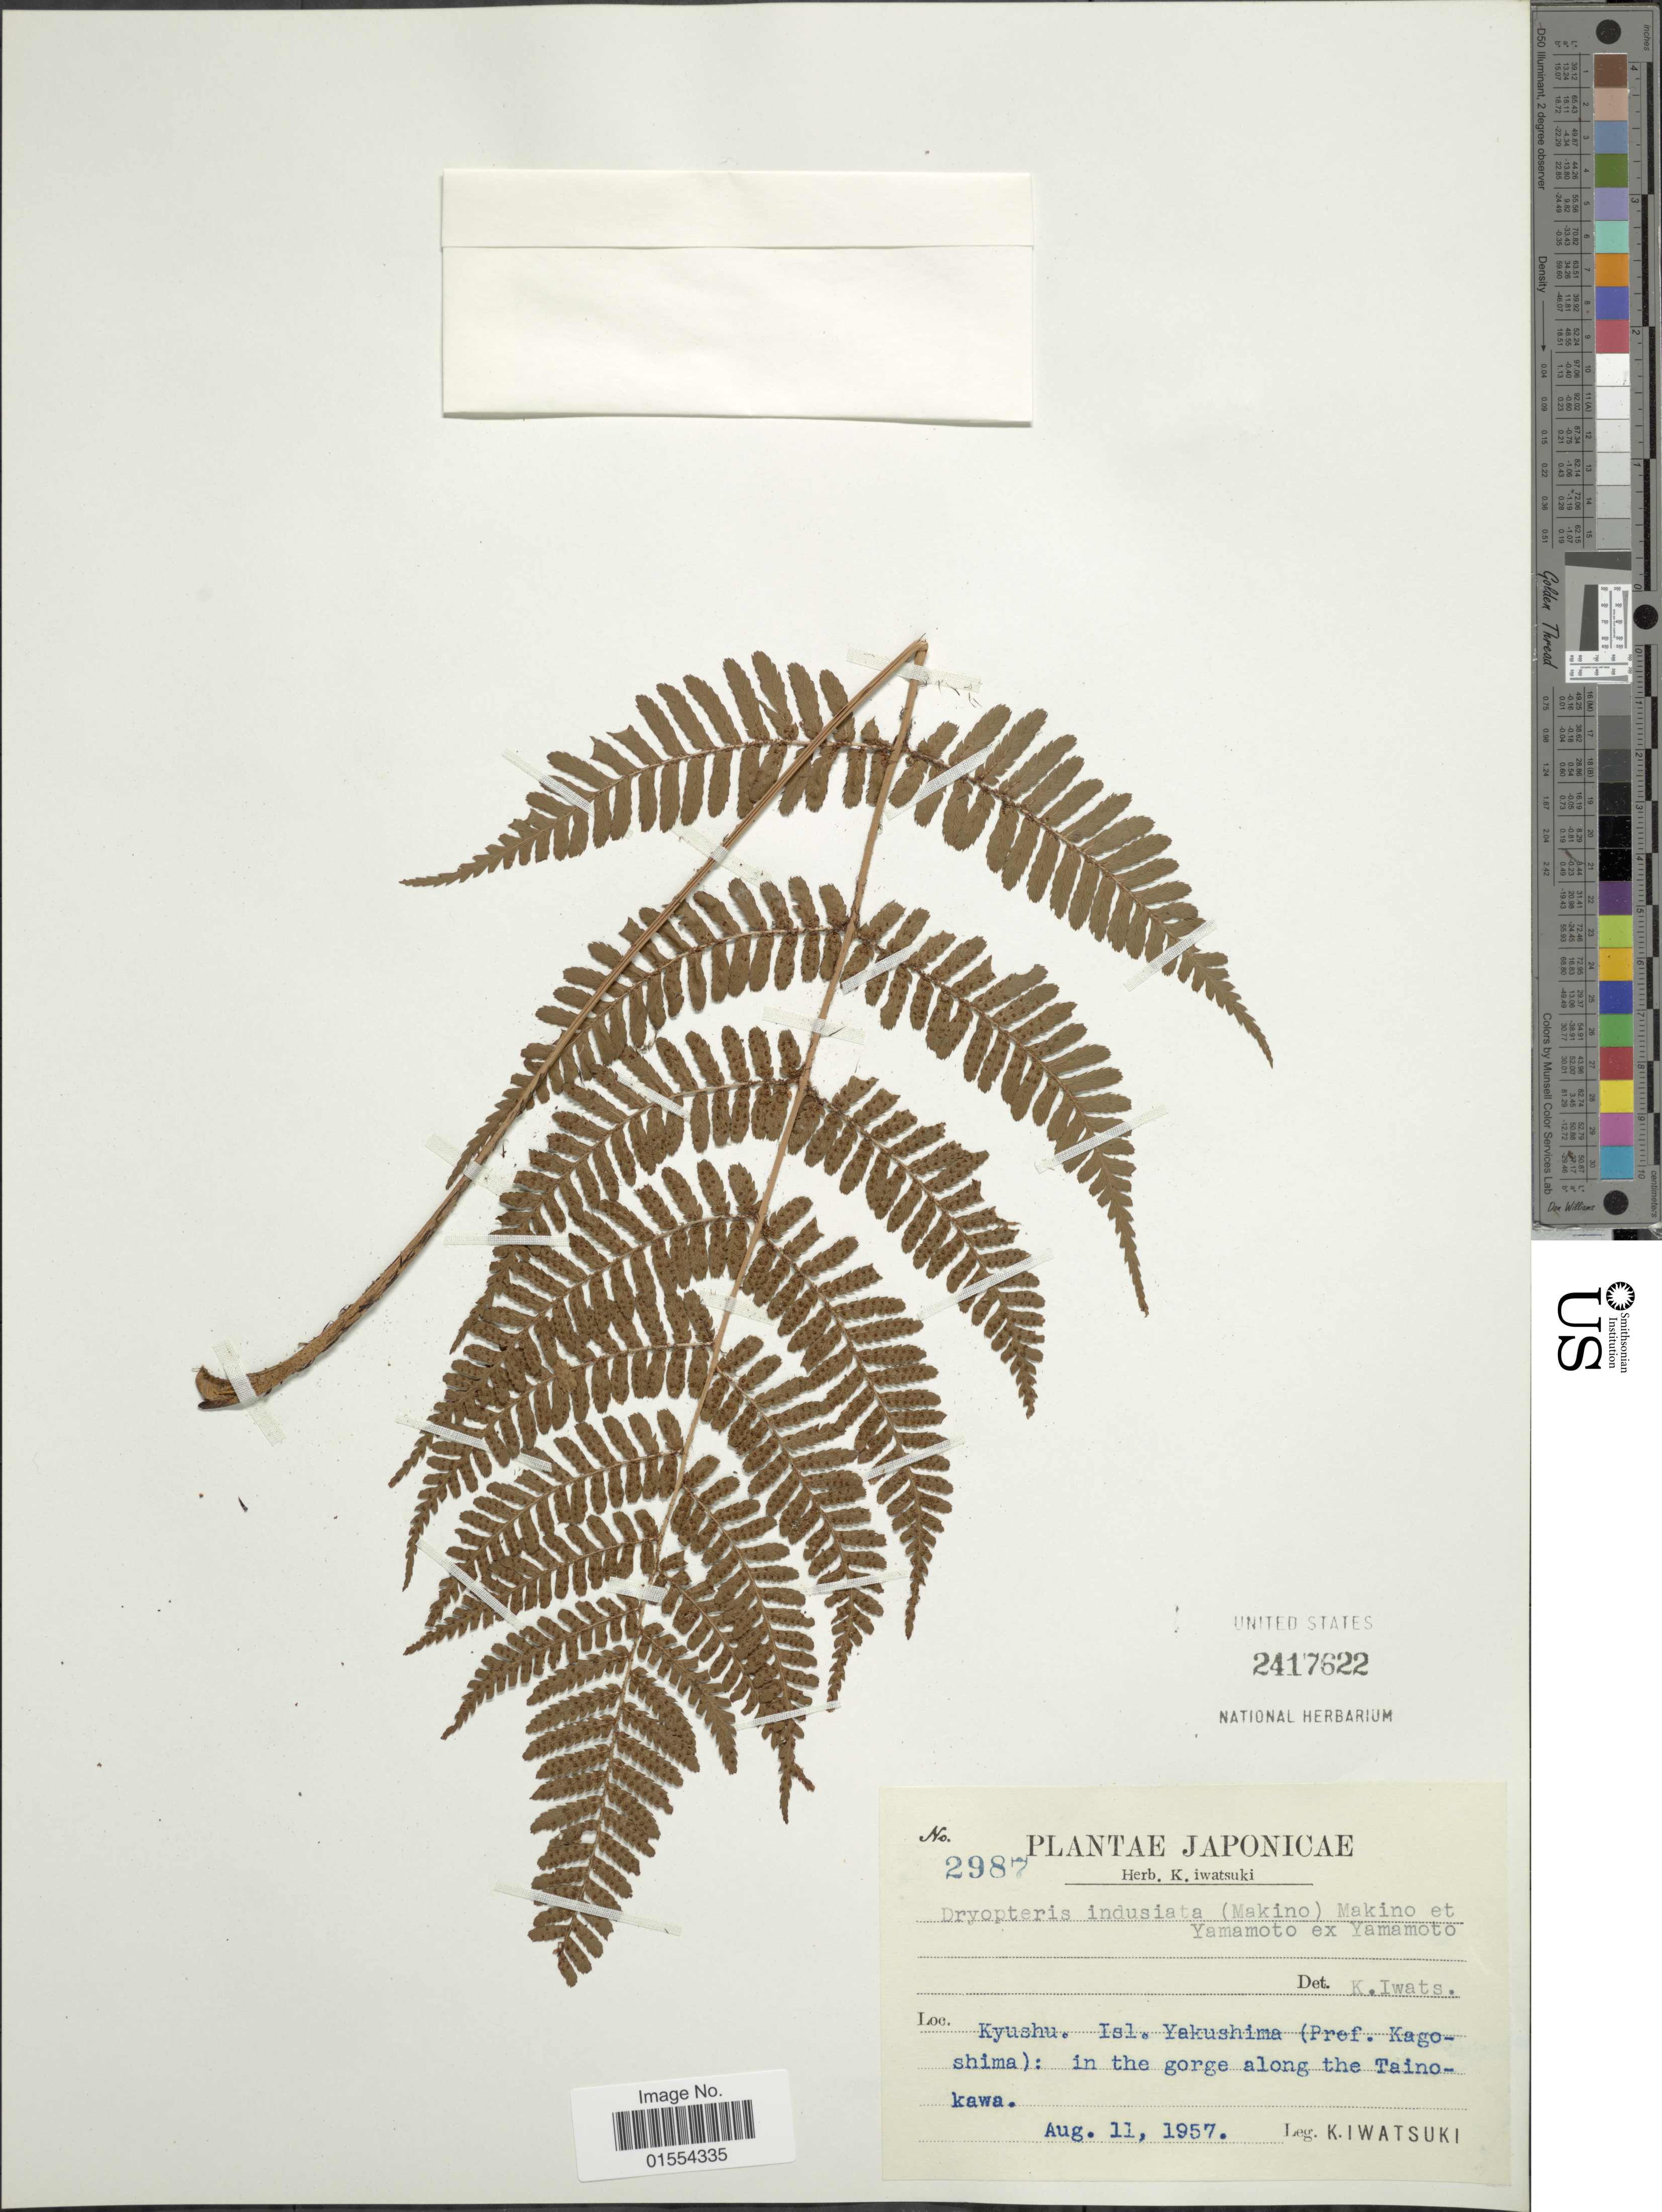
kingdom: Plantae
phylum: Tracheophyta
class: Polypodiopsida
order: Polypodiales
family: Dryopteridaceae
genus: Dryopteris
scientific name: Dryopteris indusiata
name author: (Makino) Makino & Yamam.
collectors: K. Iwatsuki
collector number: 2987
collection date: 1957-08-11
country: Japan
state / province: Kagosima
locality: Japonicae. Kyusyu. Isl. Yakushima (Pref. Kagoshima): in the gorge along the Taino-kawa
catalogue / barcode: US 2417622